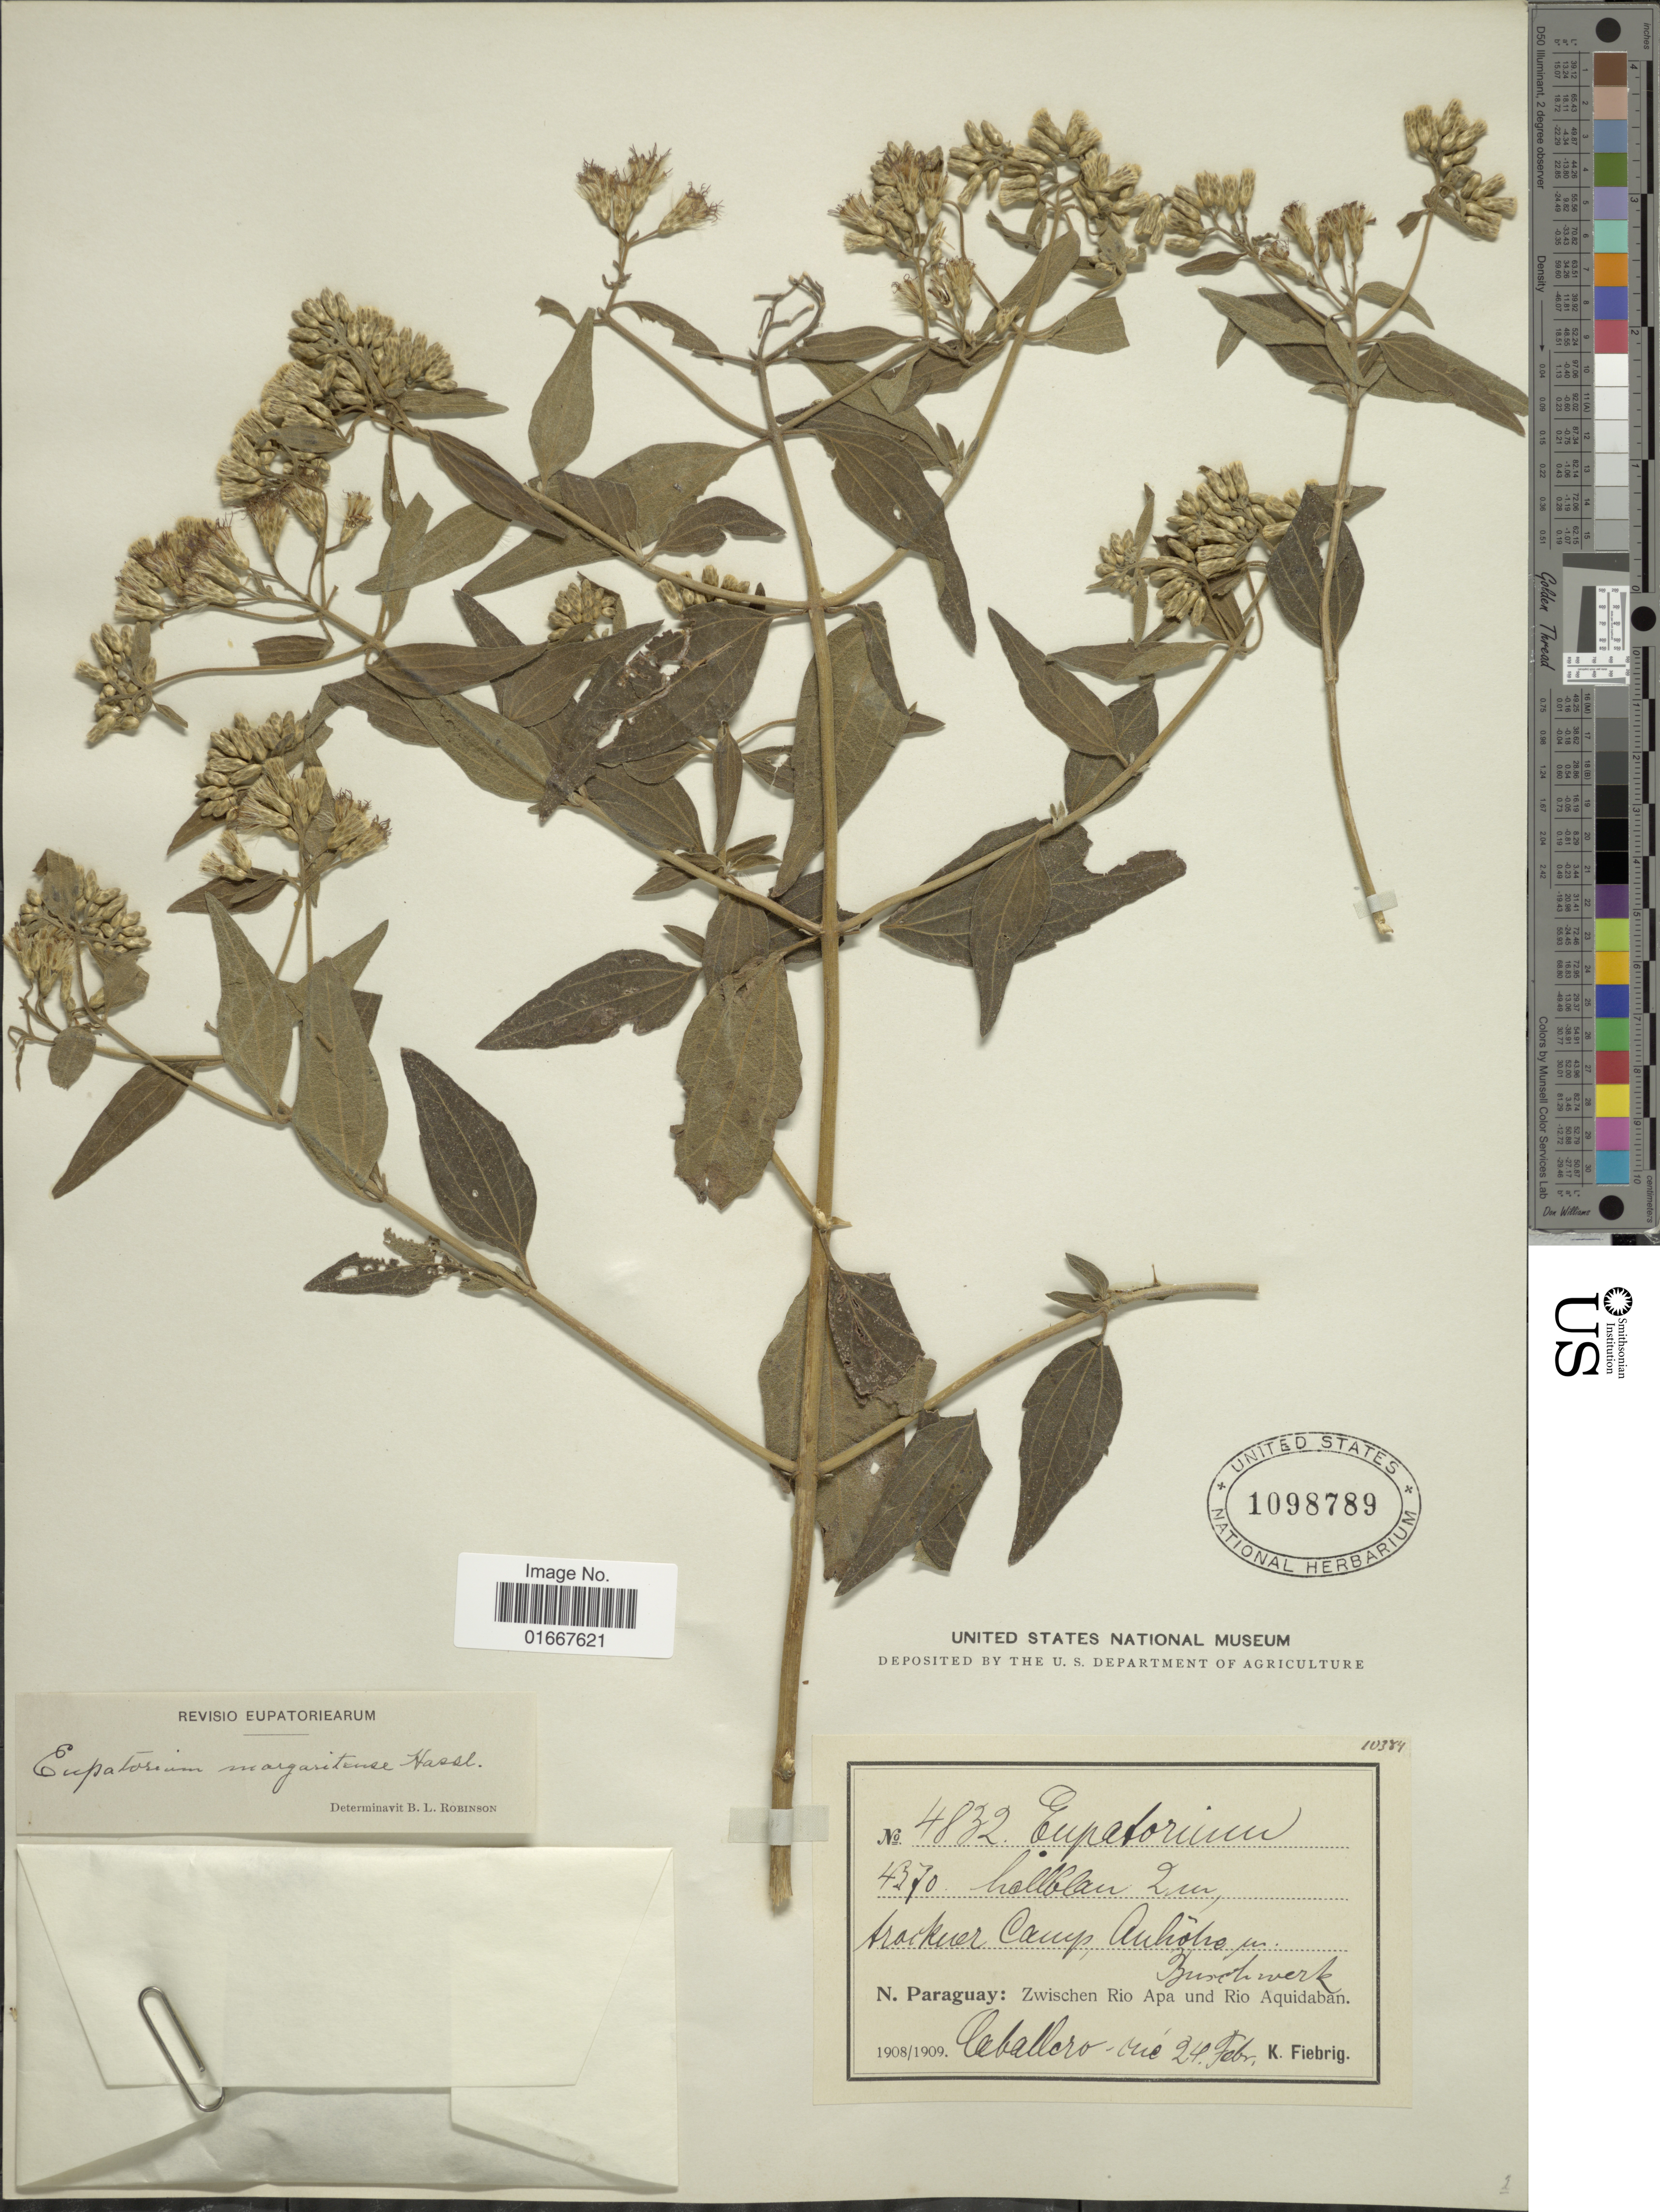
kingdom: Plantae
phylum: Tracheophyta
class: Magnoliopsida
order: Asterales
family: Asteraceae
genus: Chromolaena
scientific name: Chromolaena margaritensis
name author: (Hassl.) R.M. King & H. Rob.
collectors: K. Fiebrig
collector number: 4832/4370*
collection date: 1908-02-24/1909-02-24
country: Paraguay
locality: N. Paraguay: Zwischen Rio Apa und Rio Aquidaban. Caballero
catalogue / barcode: US 1098789